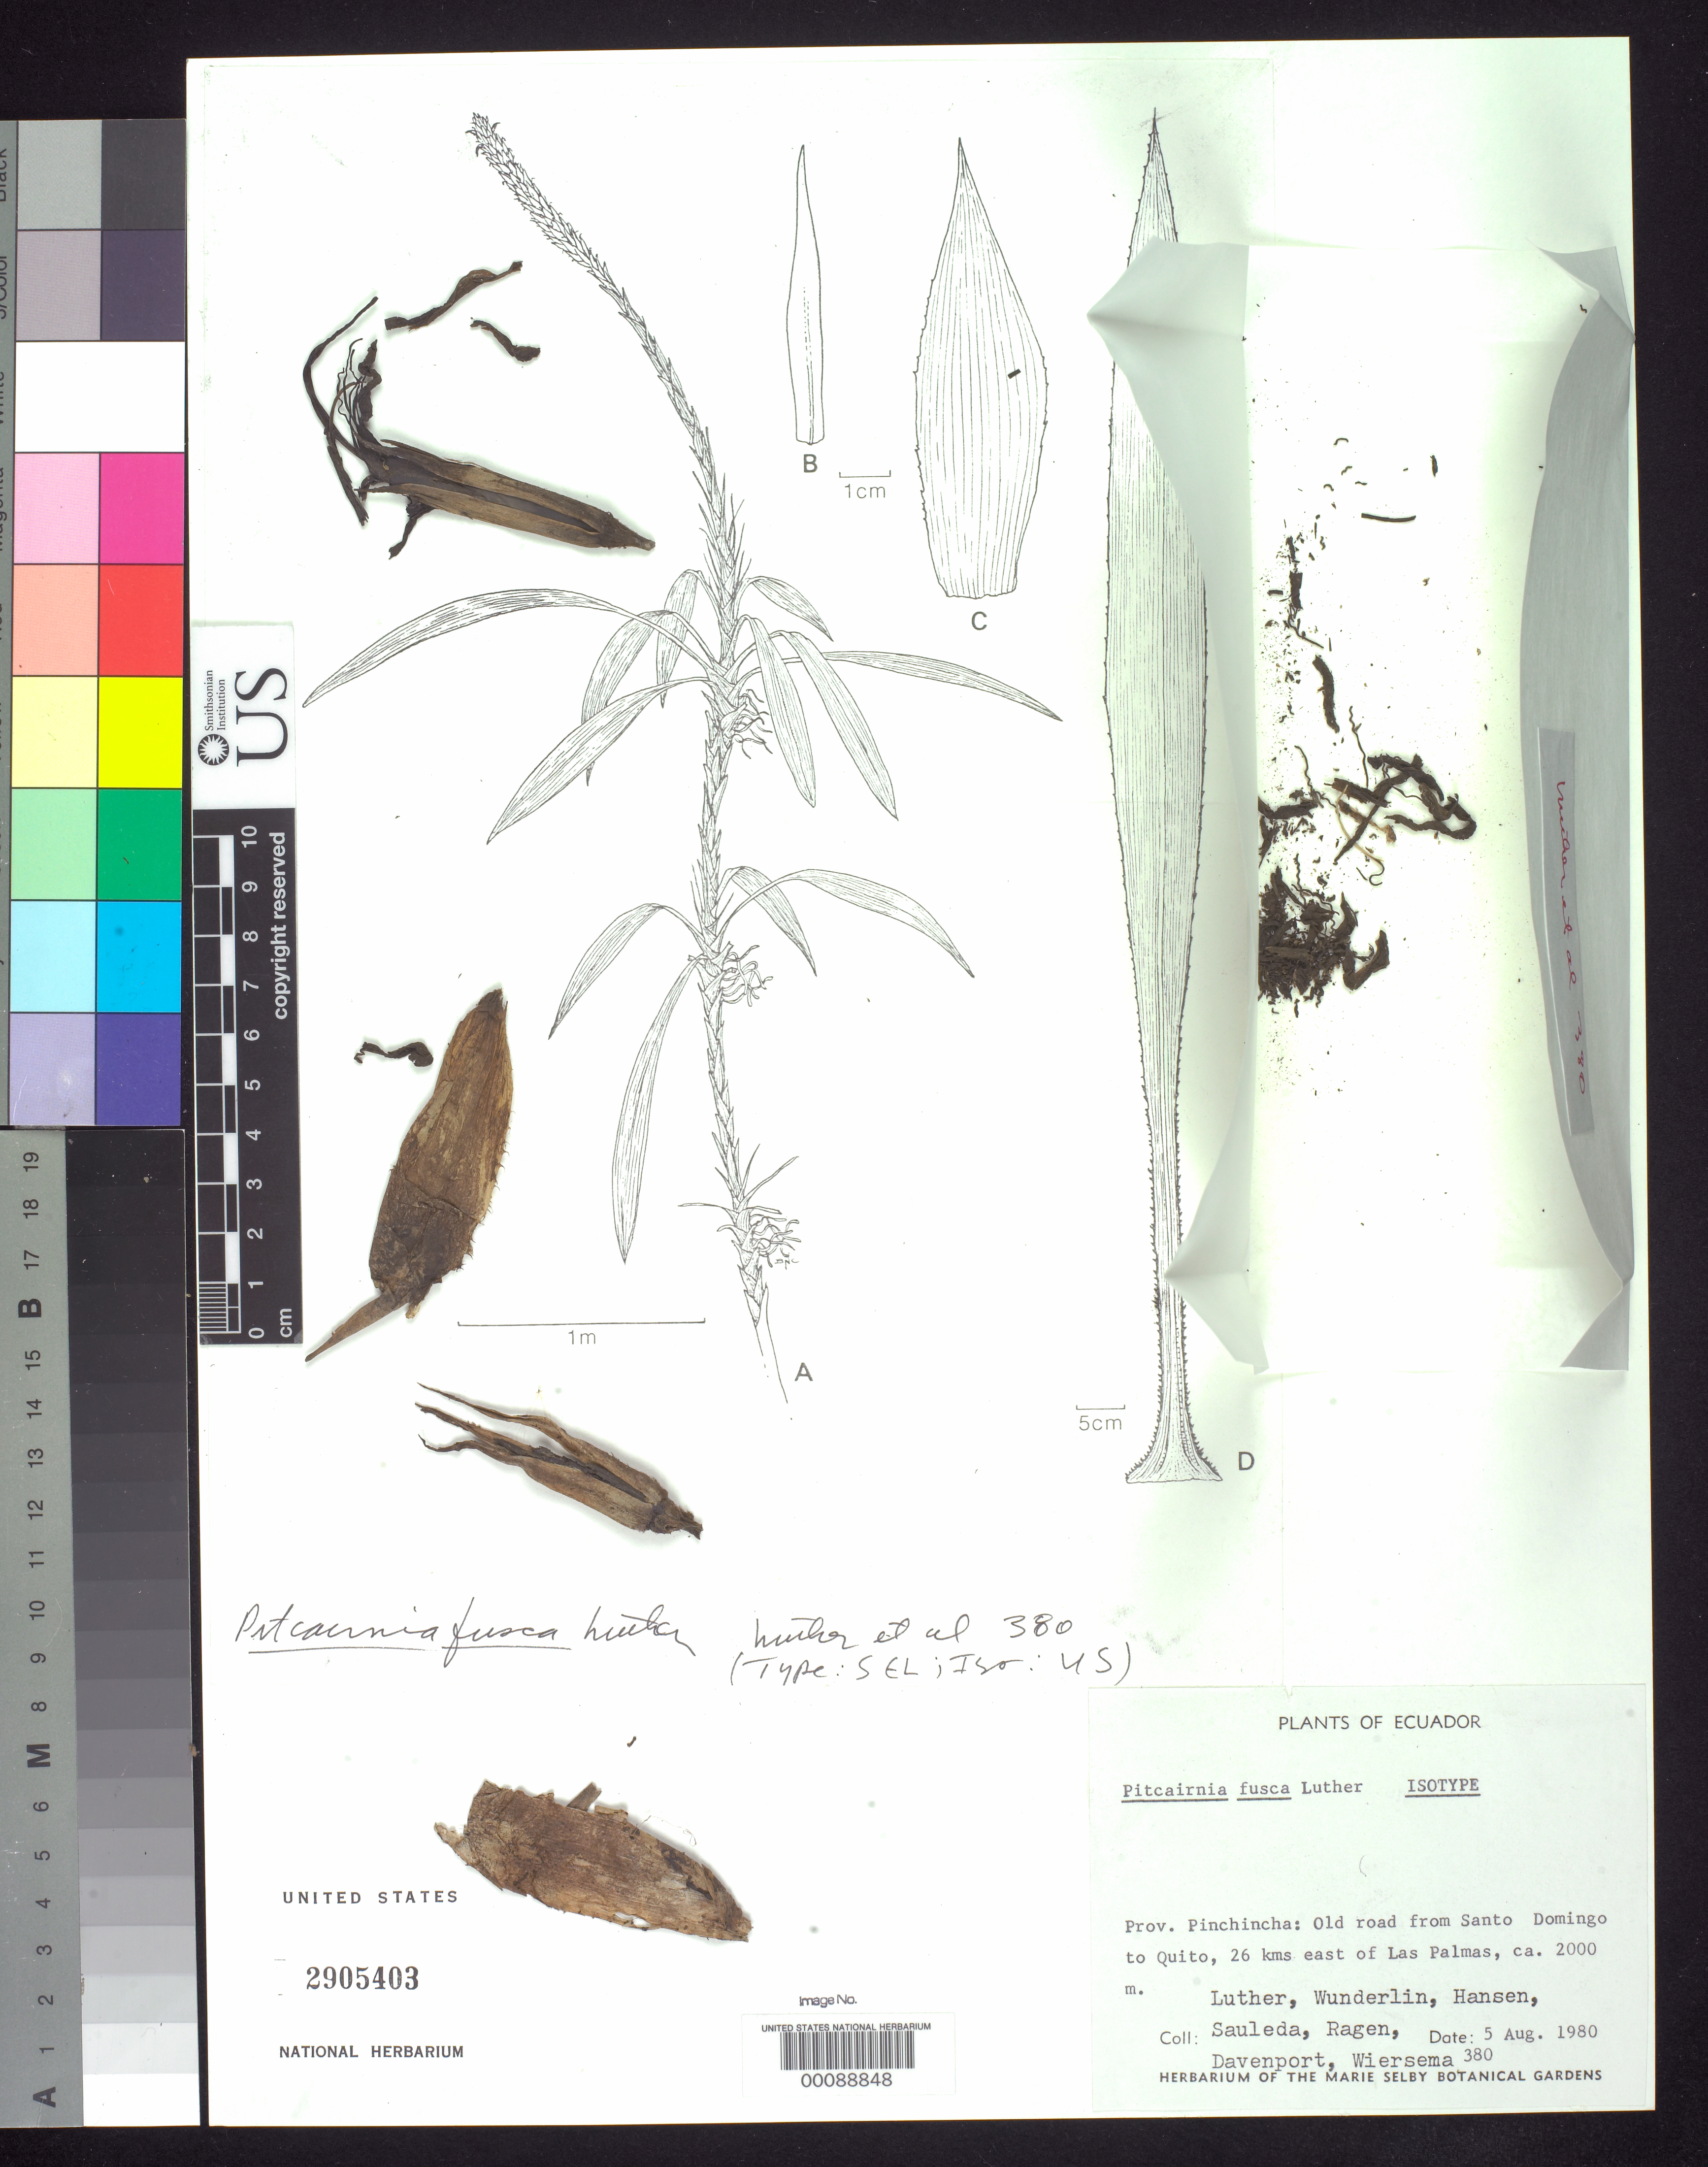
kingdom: Plantae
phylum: Tracheophyta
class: Liliopsida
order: Poales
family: Bromeliaceae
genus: Pitcairnia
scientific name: Pitcairnia fusca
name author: H. Luther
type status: Isotype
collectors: Harry E. Luther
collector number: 380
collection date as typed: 05 Aug 1980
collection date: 1980-08-05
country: Ecuador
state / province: Pichincha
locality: Between Santo Domingo and Quinto. 26 mi E of Las Palmas.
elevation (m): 2000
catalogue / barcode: US 2905403